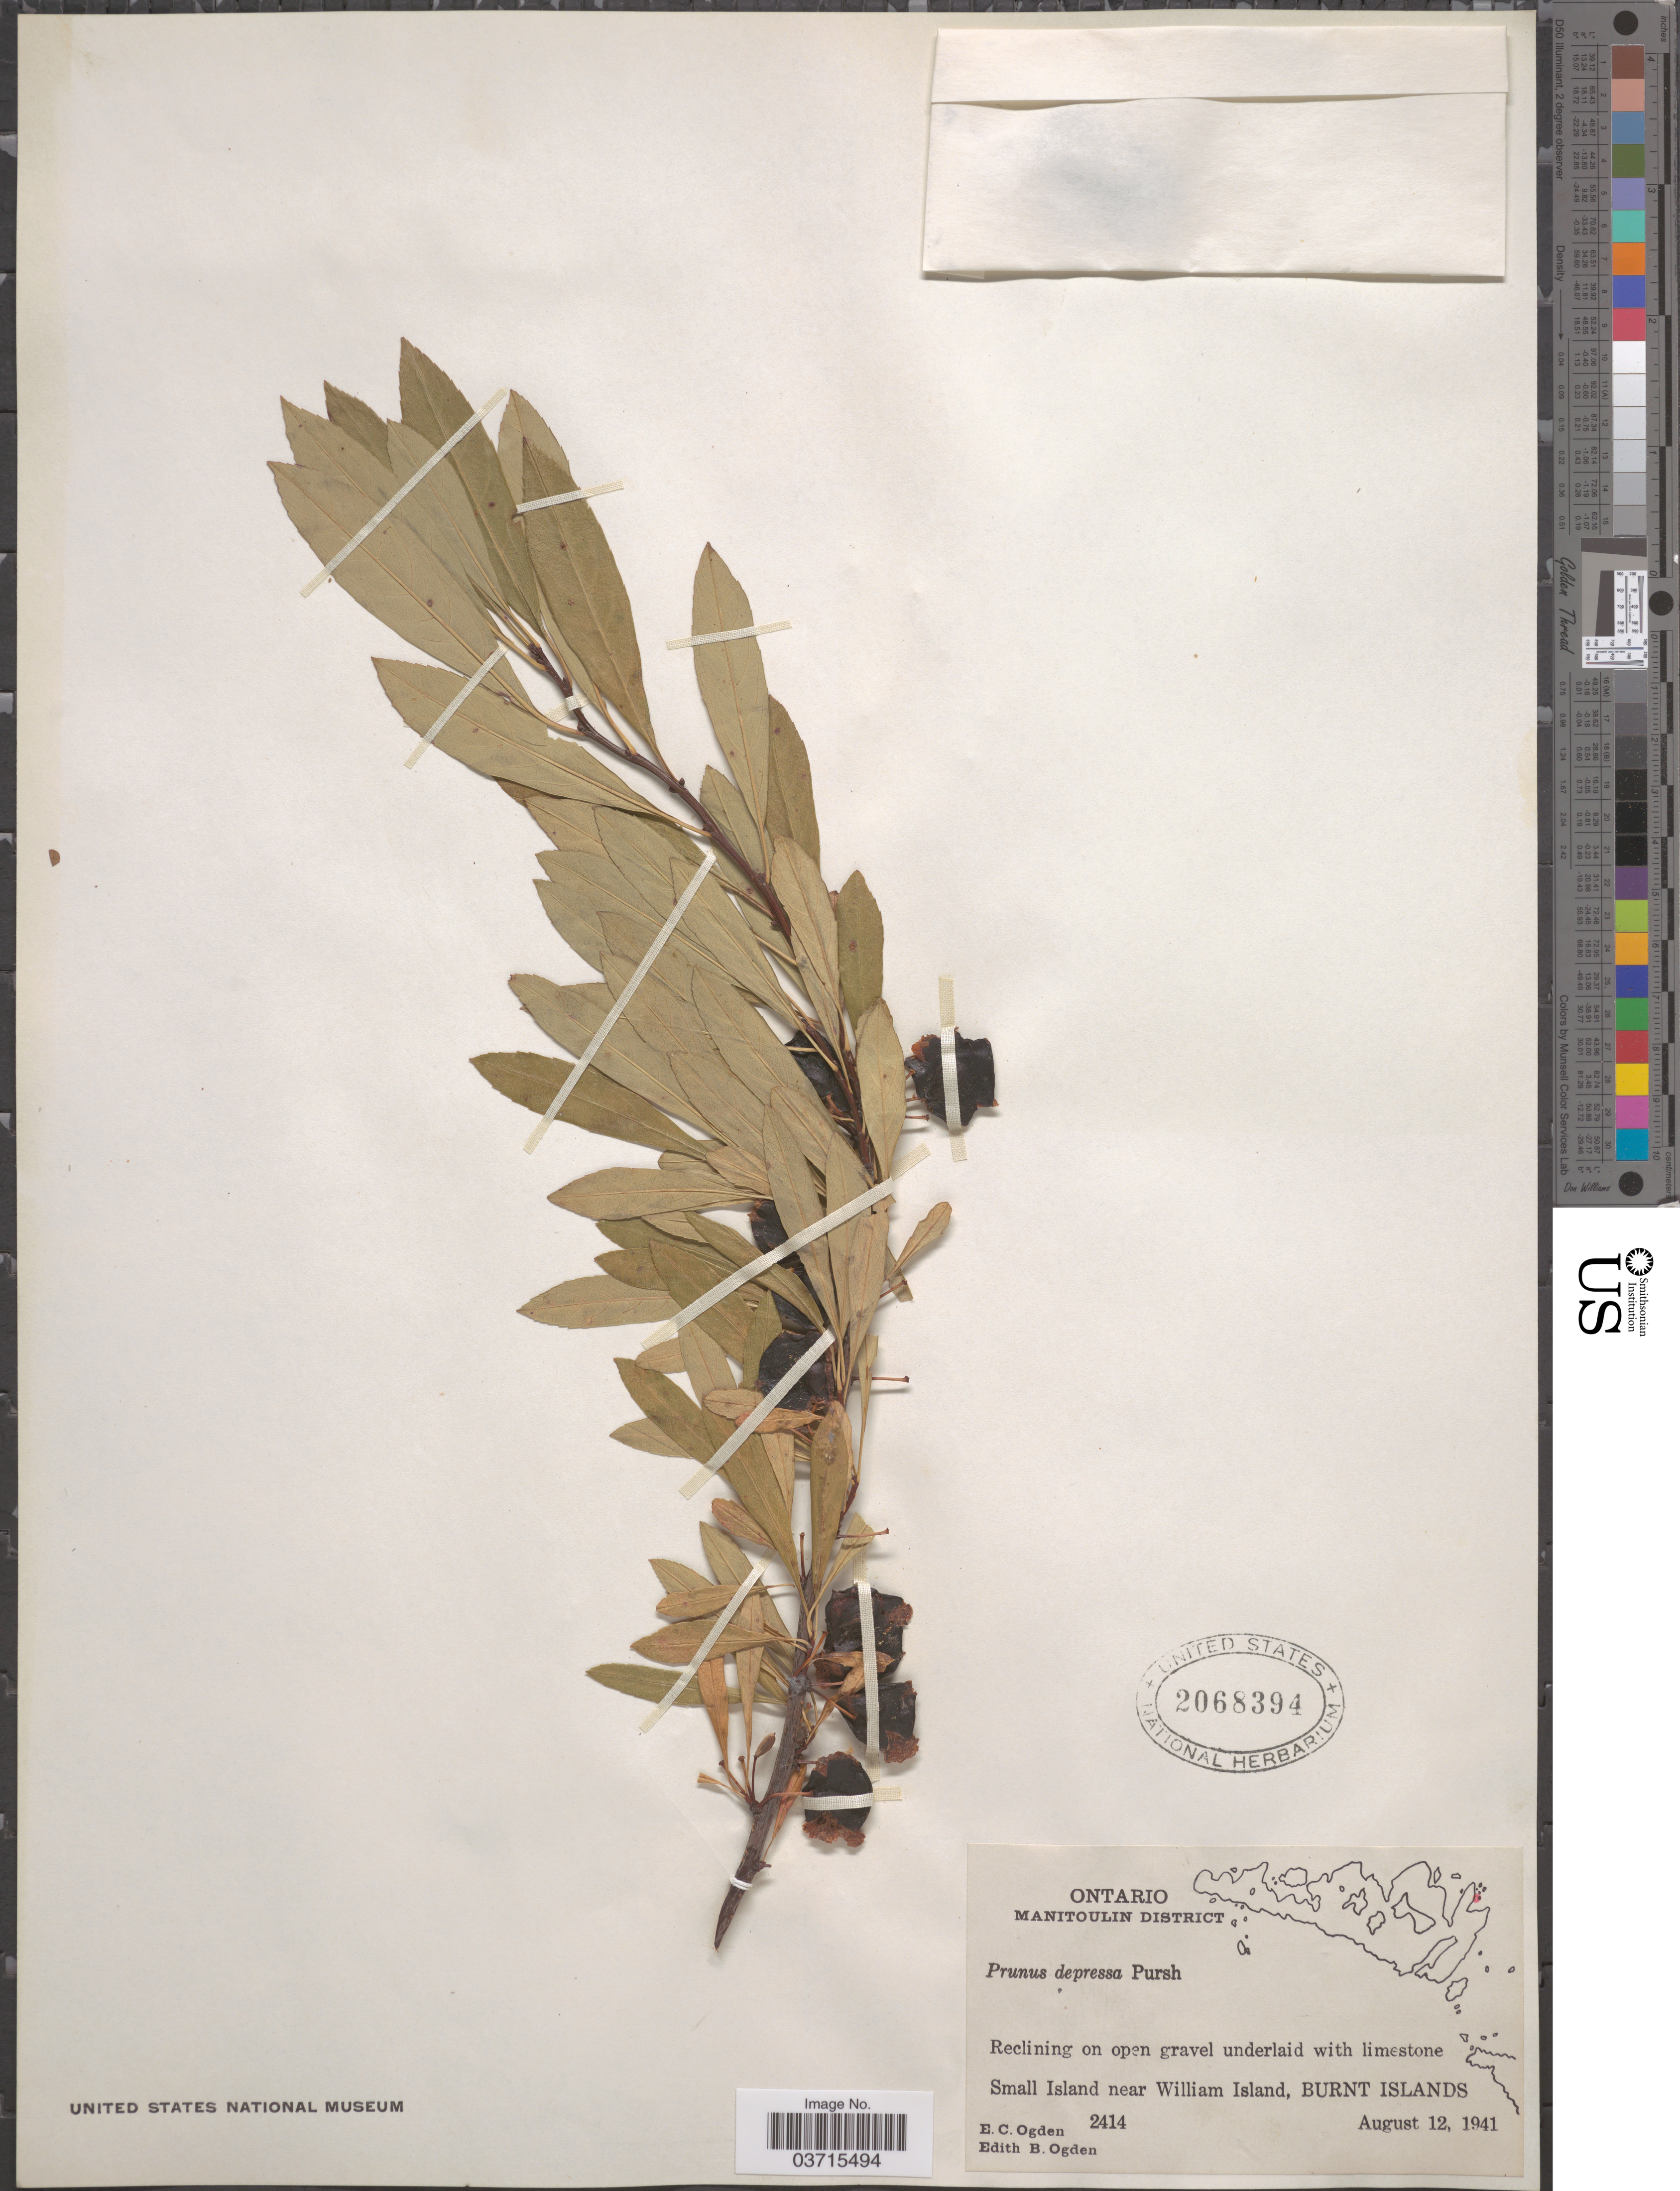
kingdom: Plantae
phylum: Tracheophyta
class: Magnoliopsida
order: Rosales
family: Rosaceae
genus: Prunus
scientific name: Prunus depressa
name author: Pursh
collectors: E. Ogden & E. Ogden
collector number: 2414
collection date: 1941-08-12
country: Canada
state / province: Ontario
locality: Manitoulin District. Small Island near William Island, Burnt Islands.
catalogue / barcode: US 2068394